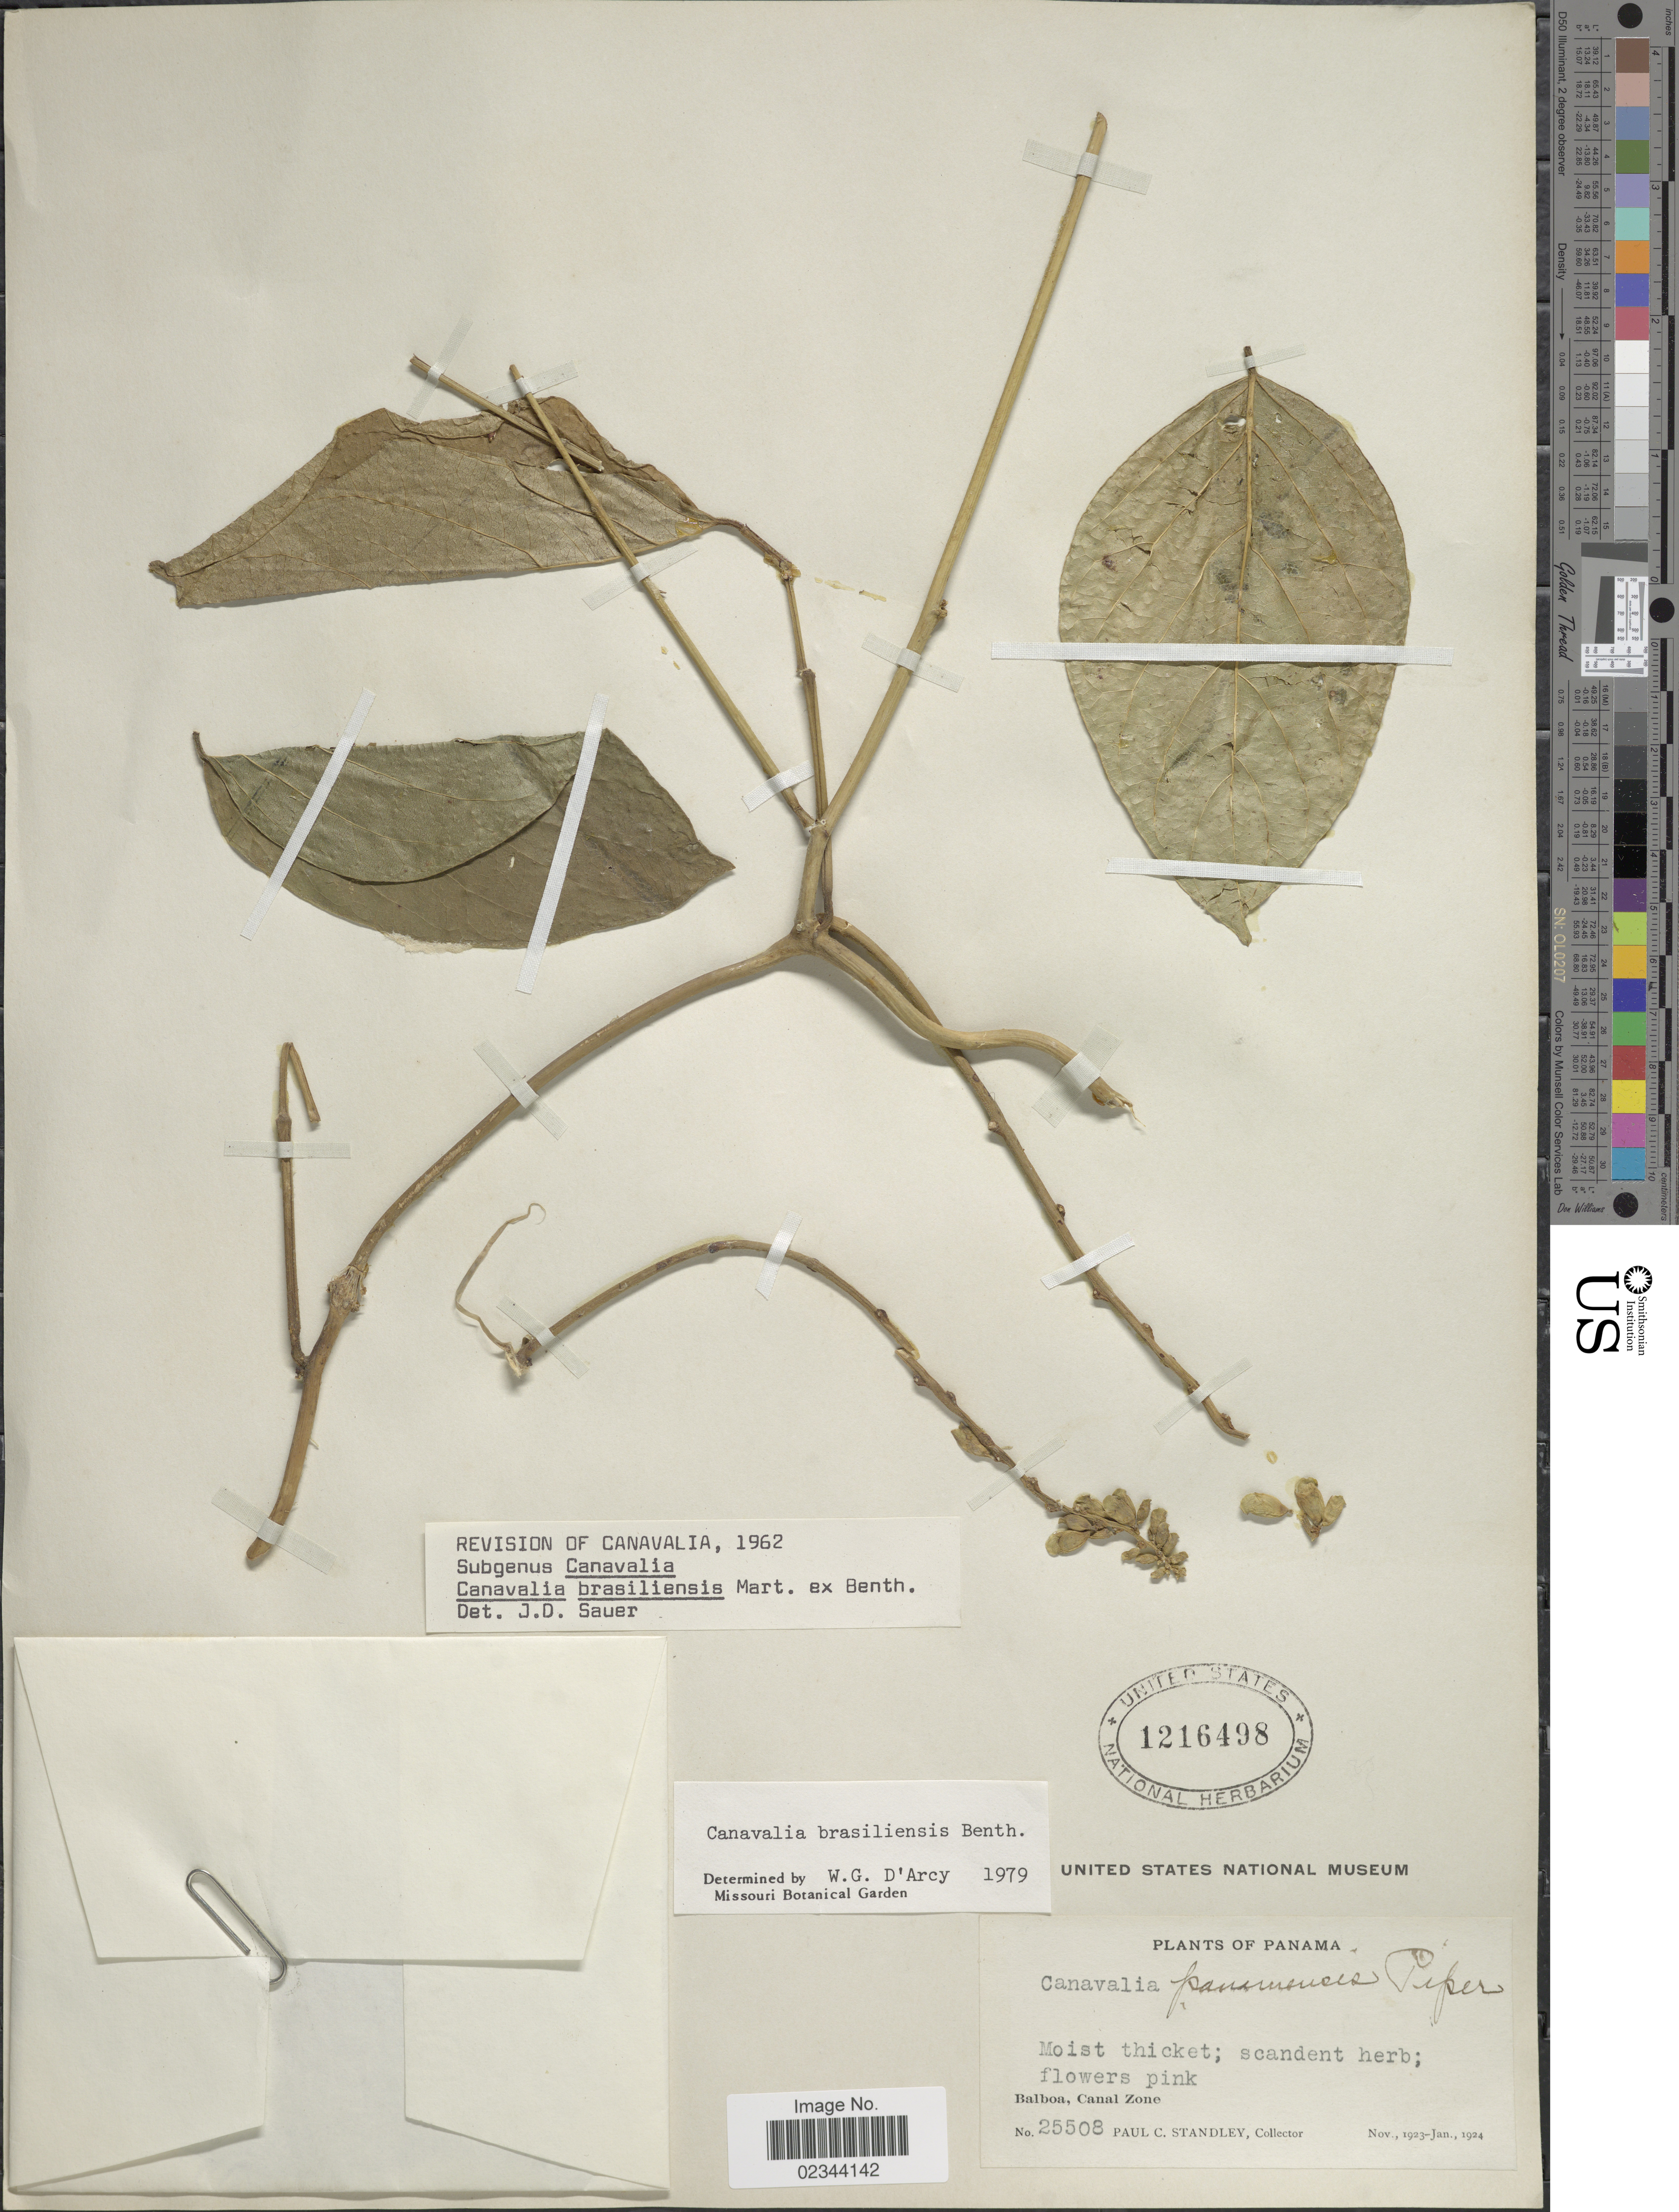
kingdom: Plantae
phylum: Tracheophyta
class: Magnoliopsida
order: Fabales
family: Fabaceae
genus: Canavalia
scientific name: Canavalia brasiliensis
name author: Mart. ex Benth.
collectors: P. C. Standley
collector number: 25508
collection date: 1923-11/1924-01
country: Panama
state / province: Colón / Panamá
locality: Balboa, Canal Zone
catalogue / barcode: US 1216498